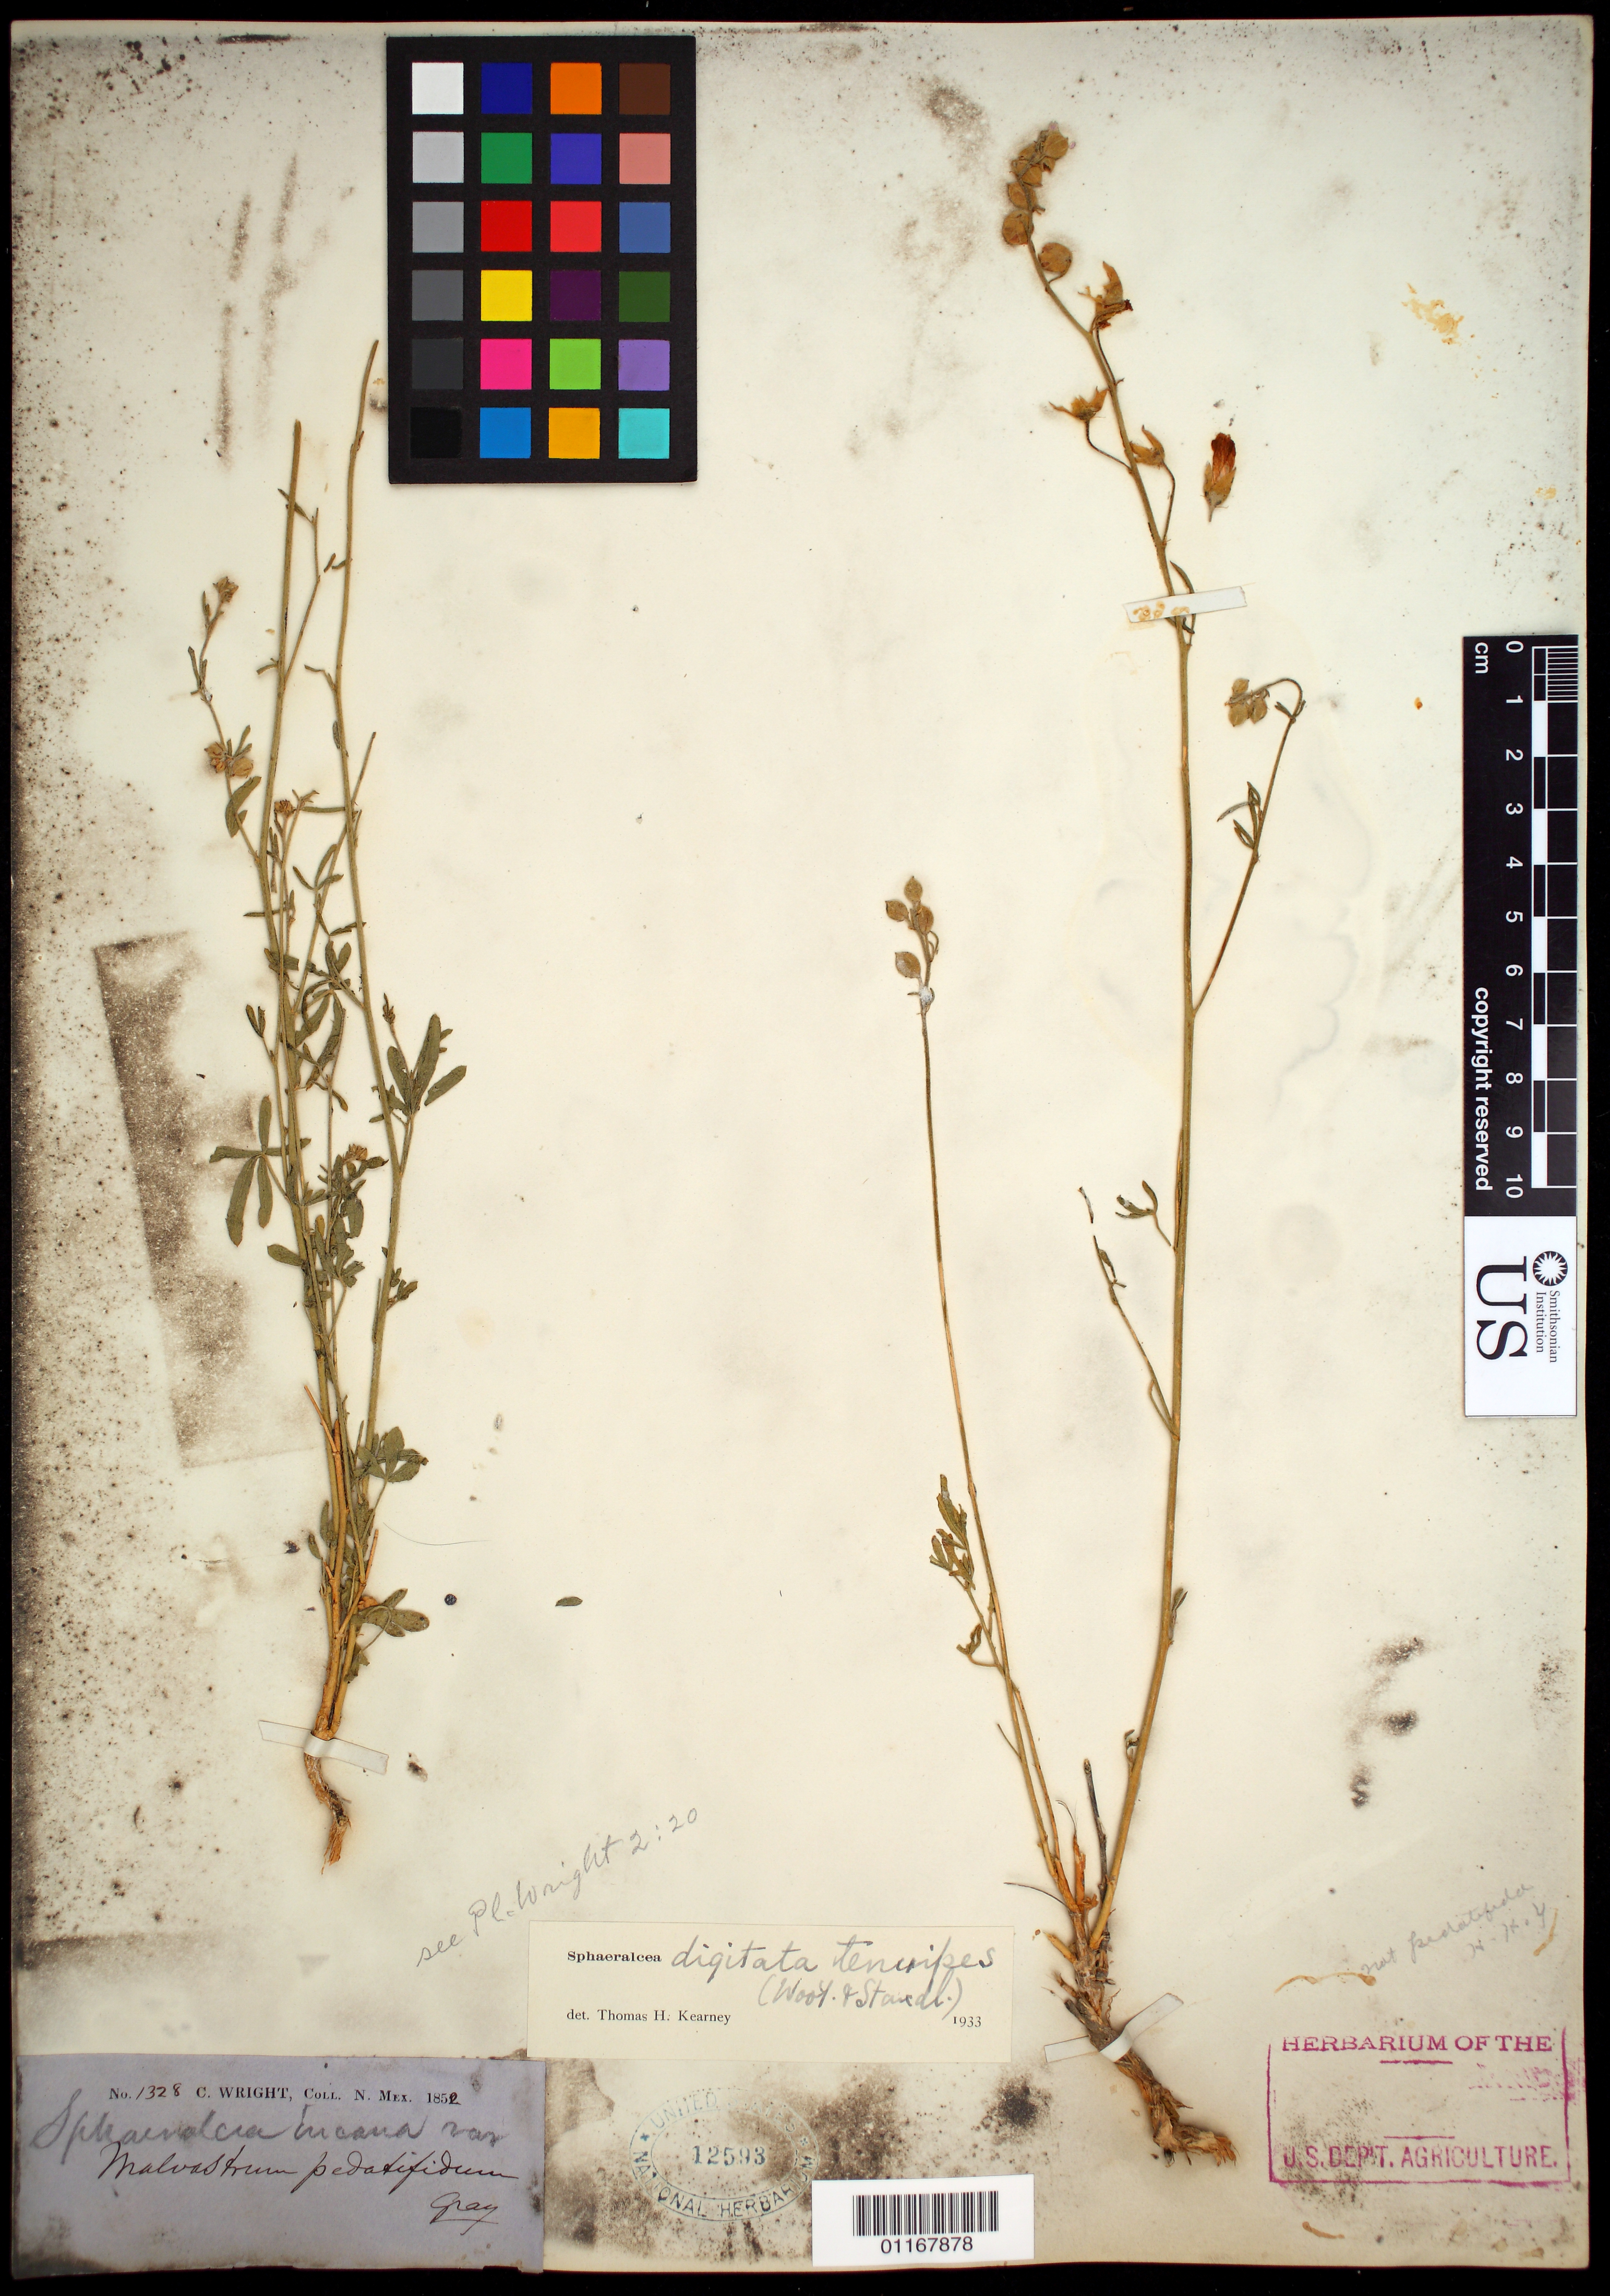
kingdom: Plantae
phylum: Tracheophyta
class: Magnoliopsida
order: Malvales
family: Malvaceae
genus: Sphaeralcea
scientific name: Sphaeralcea digitata subsp. tenuipes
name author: (Wooton & Standl.) Kearney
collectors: C. Wright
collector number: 1328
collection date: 1852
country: United States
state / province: New Mexico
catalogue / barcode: US 12593